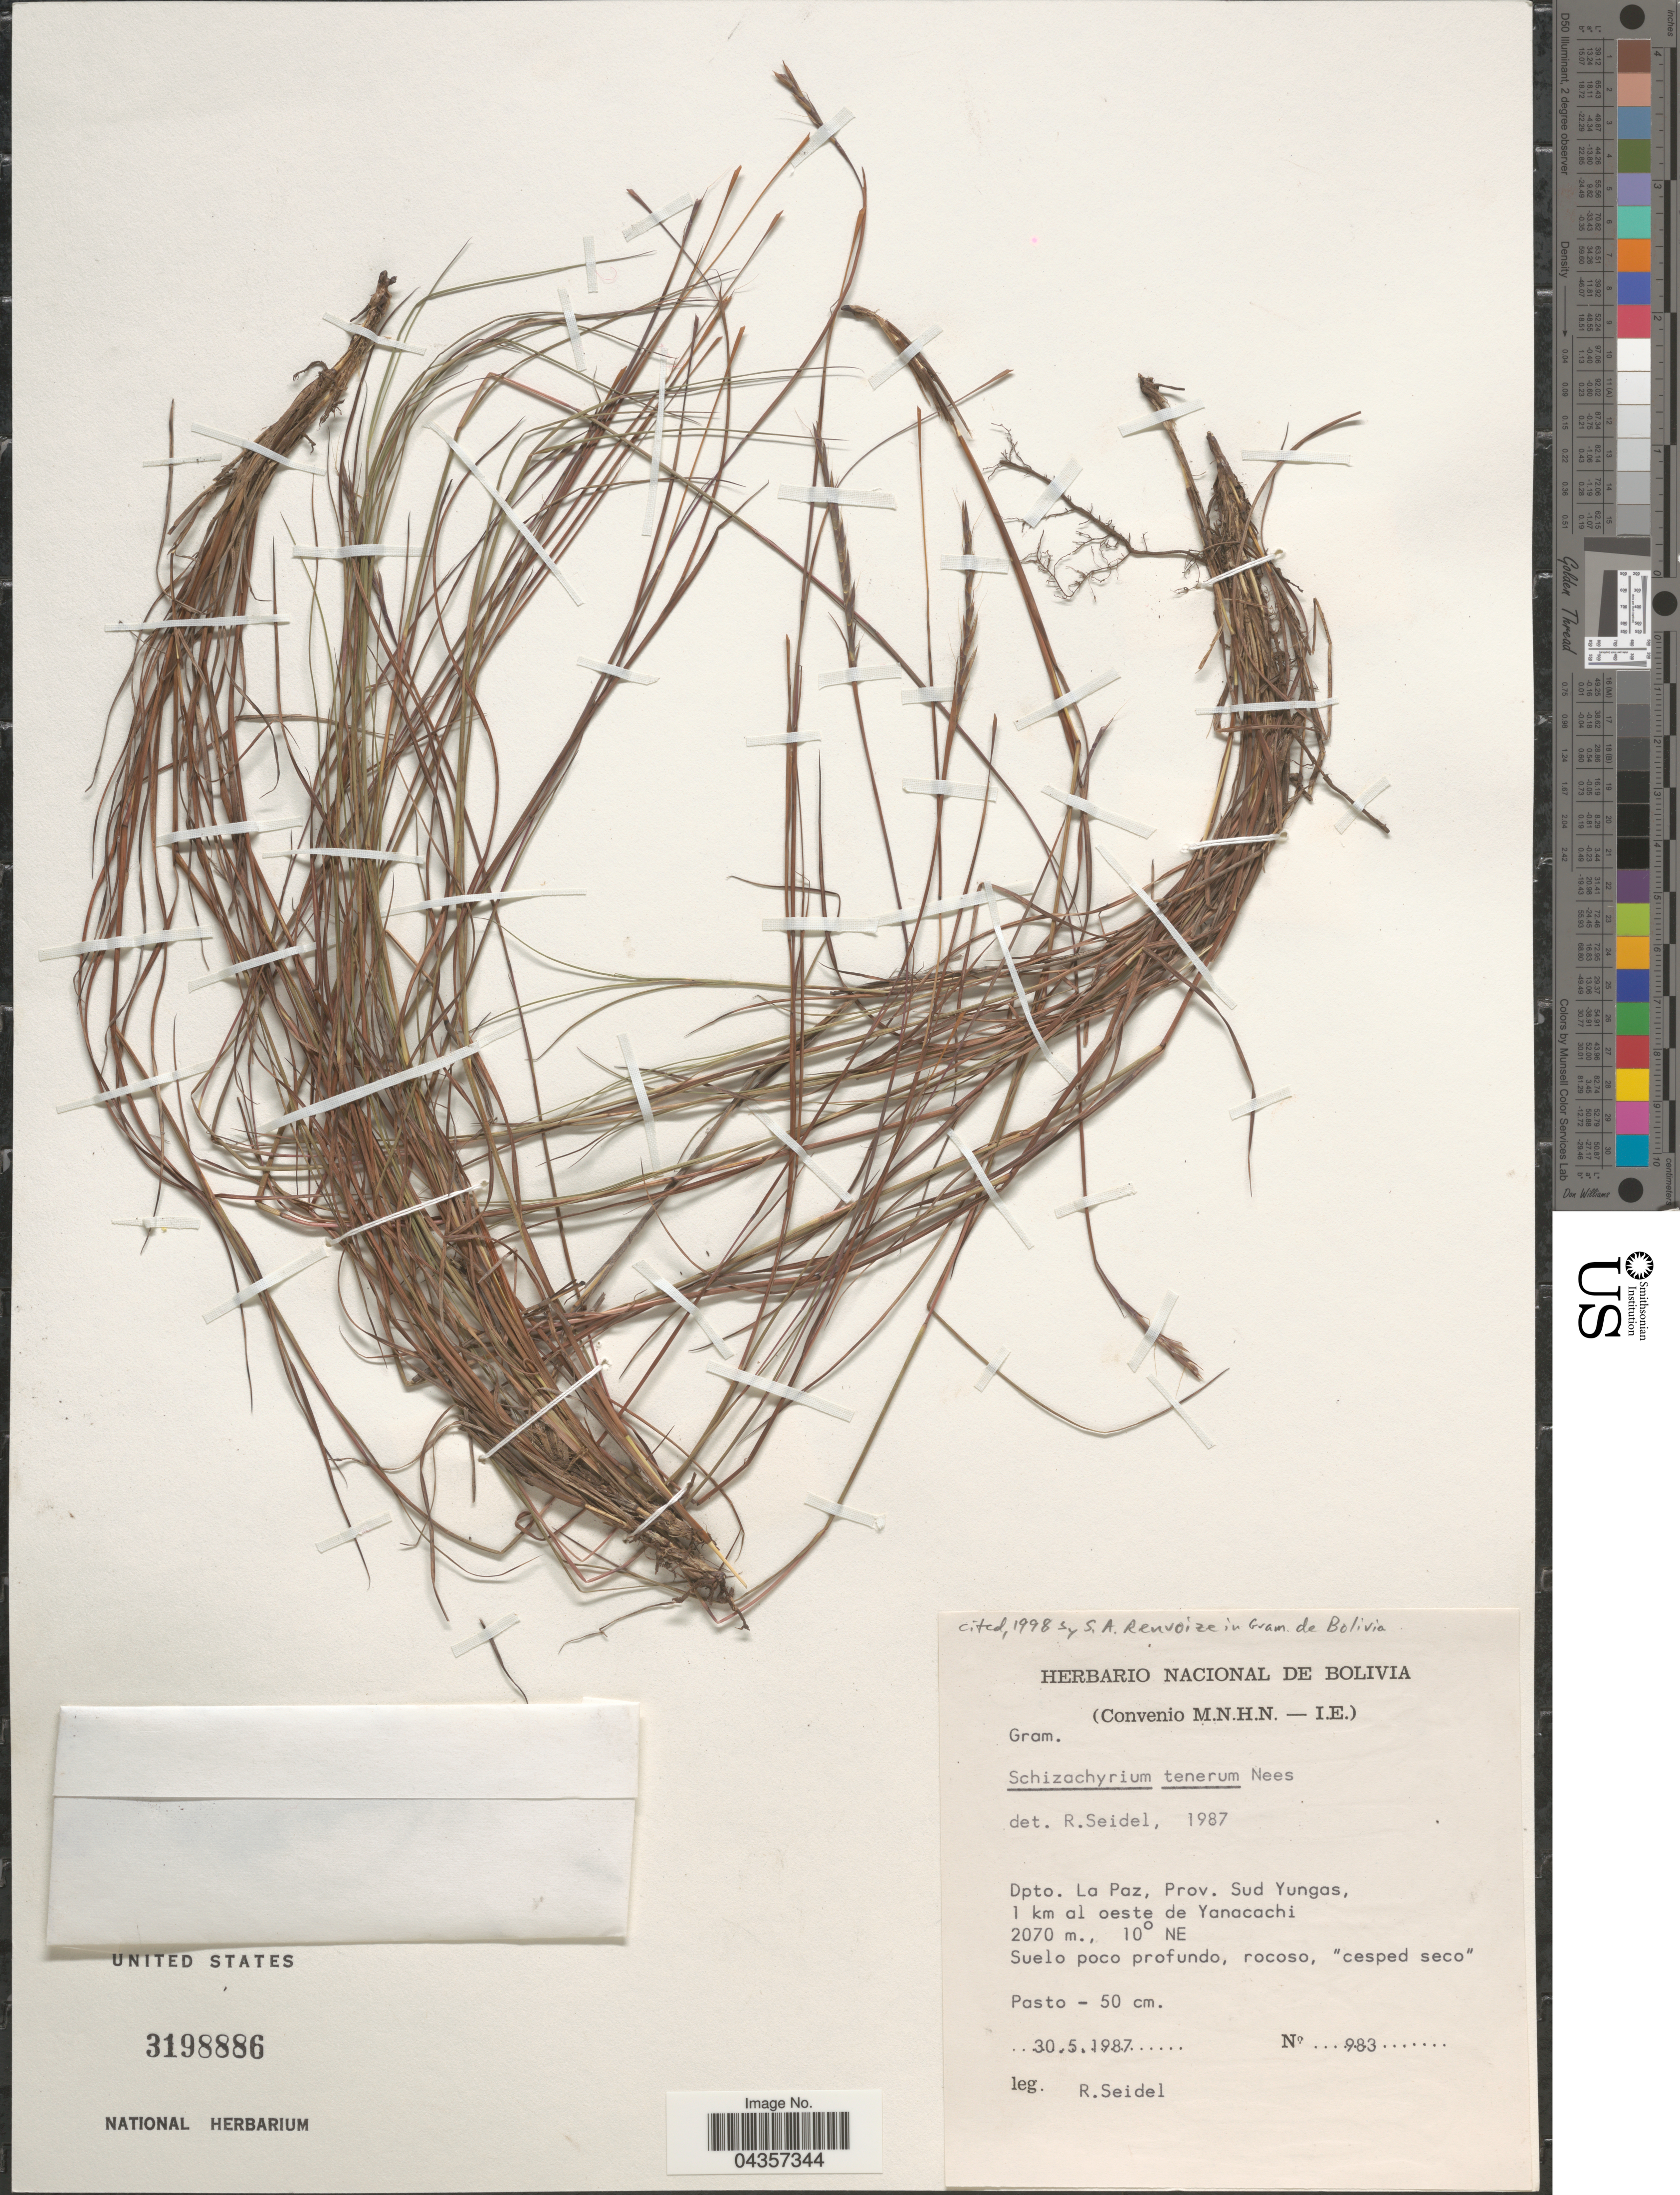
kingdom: Plantae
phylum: Tracheophyta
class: Liliopsida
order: Poales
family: Poaceae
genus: Schizachyrium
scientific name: Schizachyrium tenerum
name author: Nees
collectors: R. Seidel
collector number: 983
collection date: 1987-05-30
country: Bolivia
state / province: La Paz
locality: Dpto. La Paz, Prov. Sud Yungas, 1 km al oeste de Yanacachi, 10° NE.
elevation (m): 2070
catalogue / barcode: US 3198886